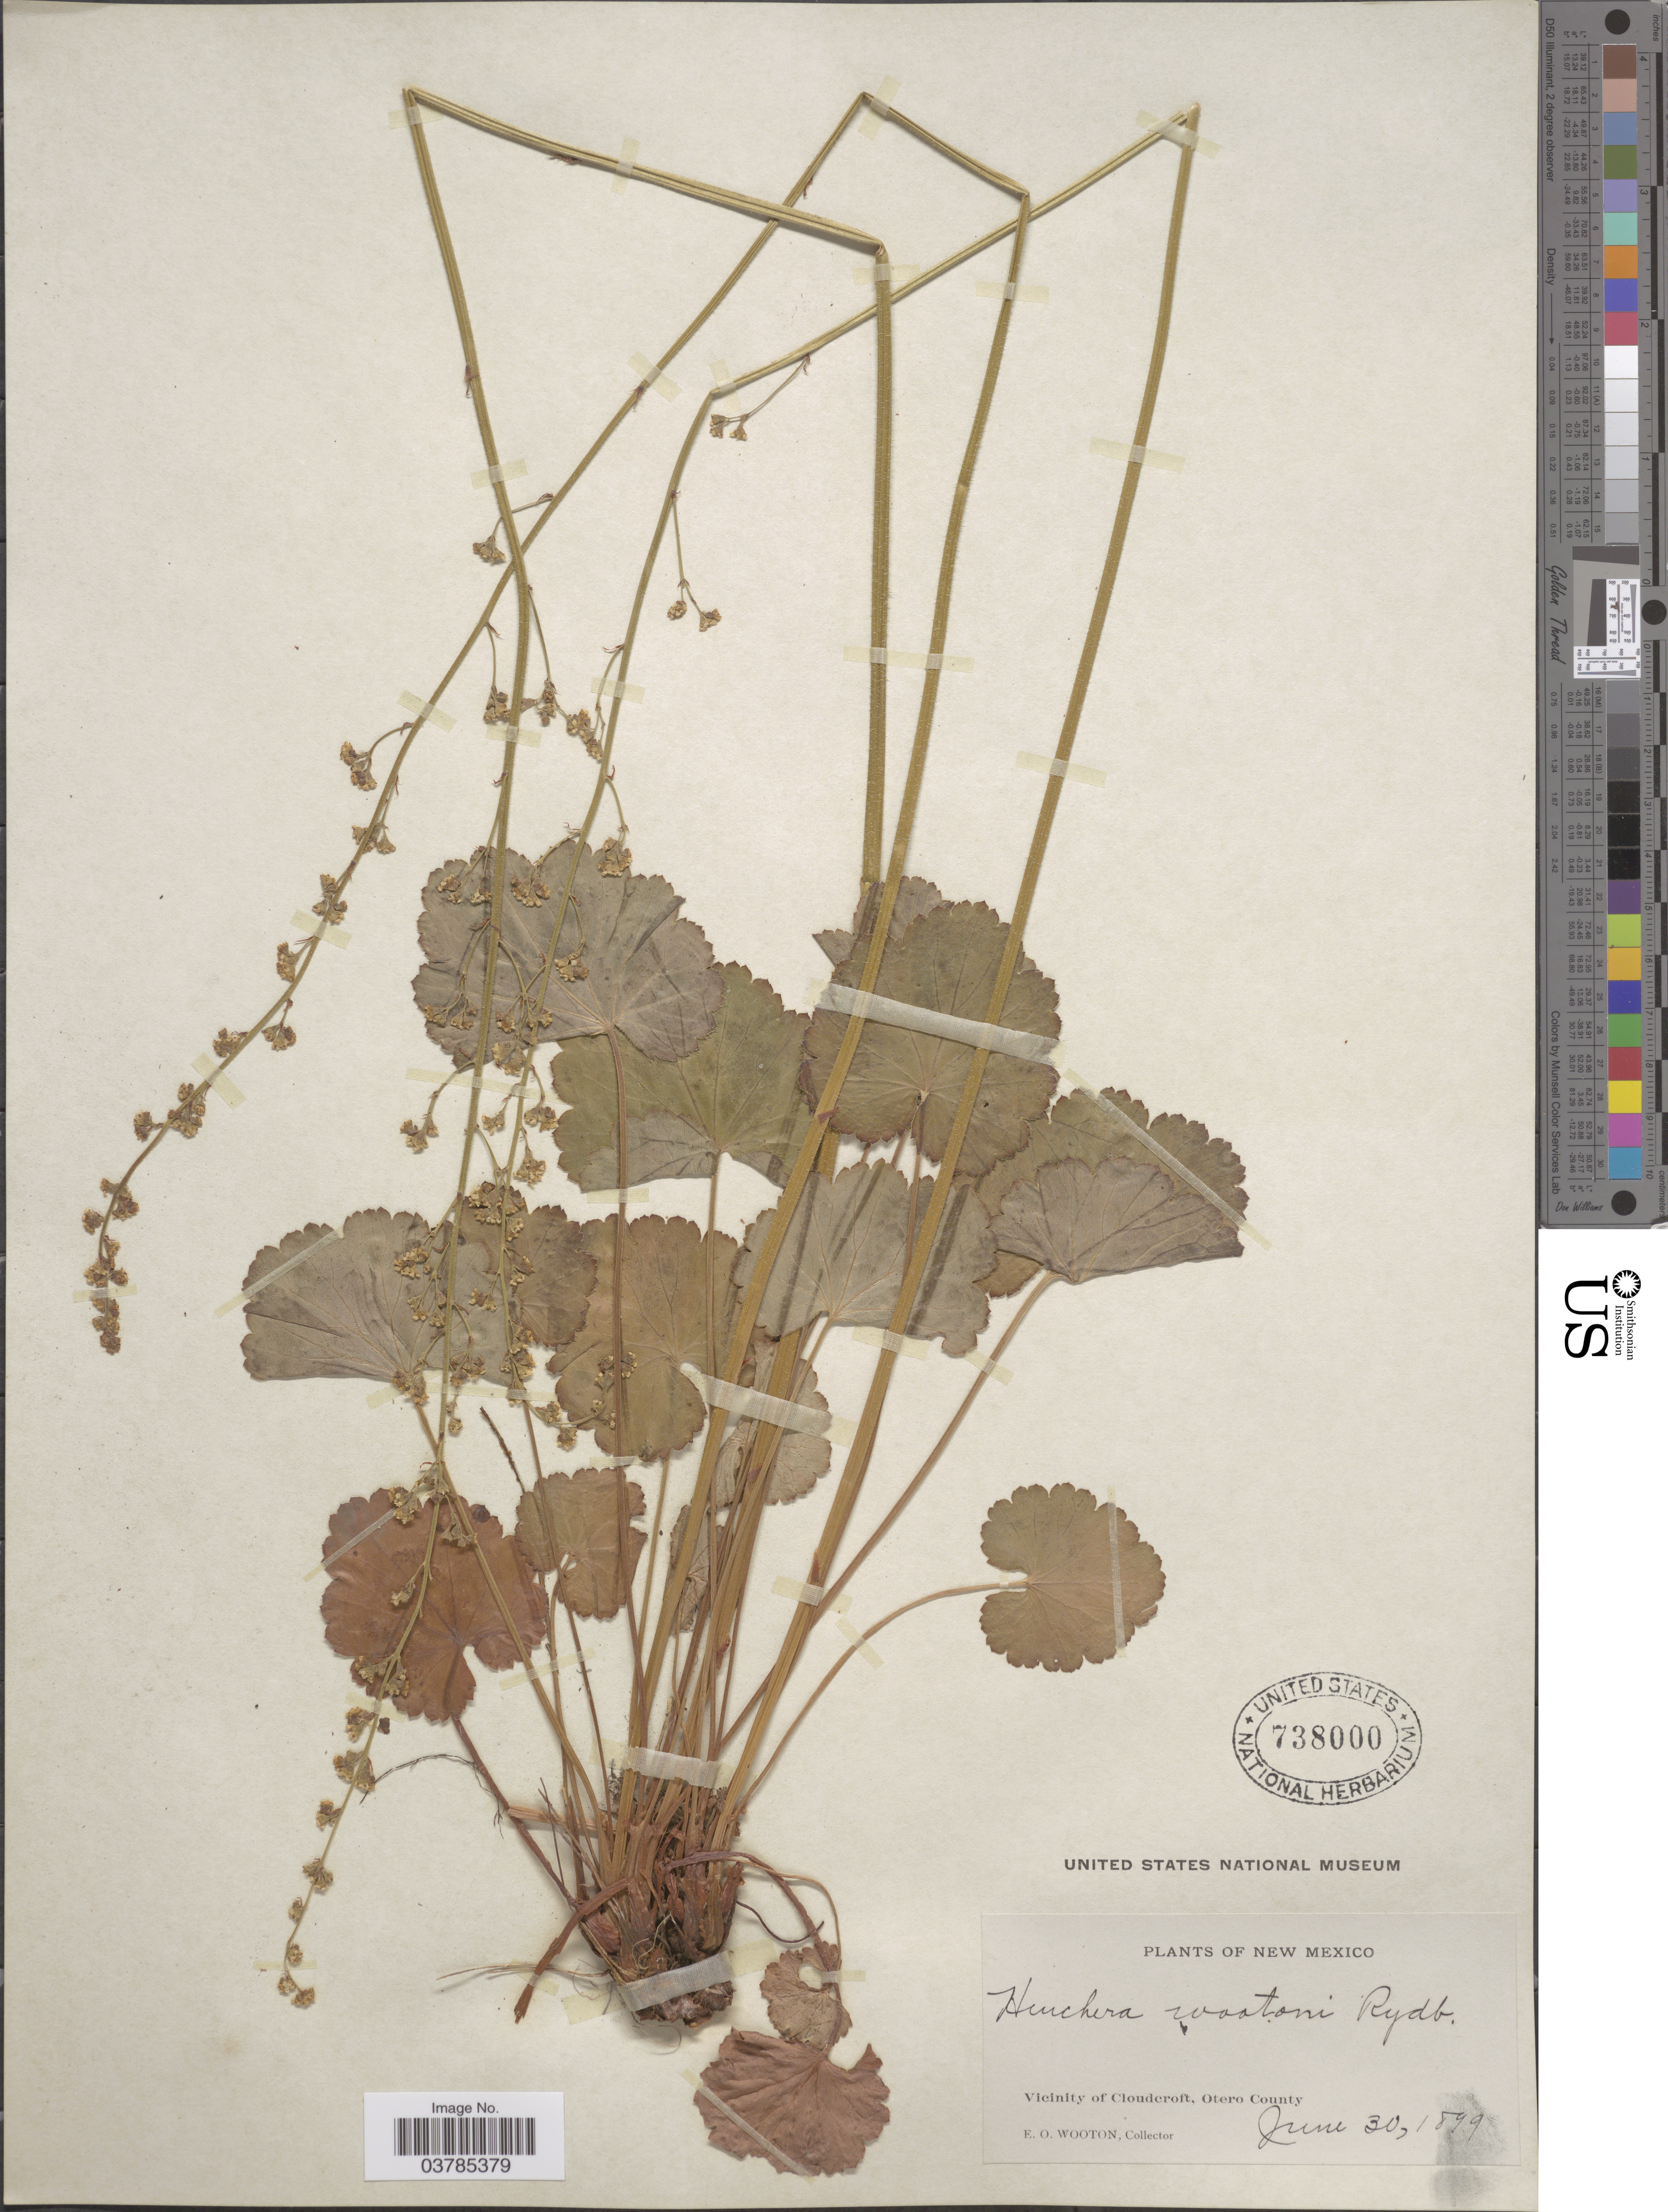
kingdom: Plantae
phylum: Tracheophyta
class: Magnoliopsida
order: Saxifragales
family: Saxifragaceae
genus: Heuchera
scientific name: Heuchera wootonii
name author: Rydb.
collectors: E. O. Wooton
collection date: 1899-06-30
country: United States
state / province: New Mexico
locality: Vicinity of Cloudcroft, Otero County.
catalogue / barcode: US 738000